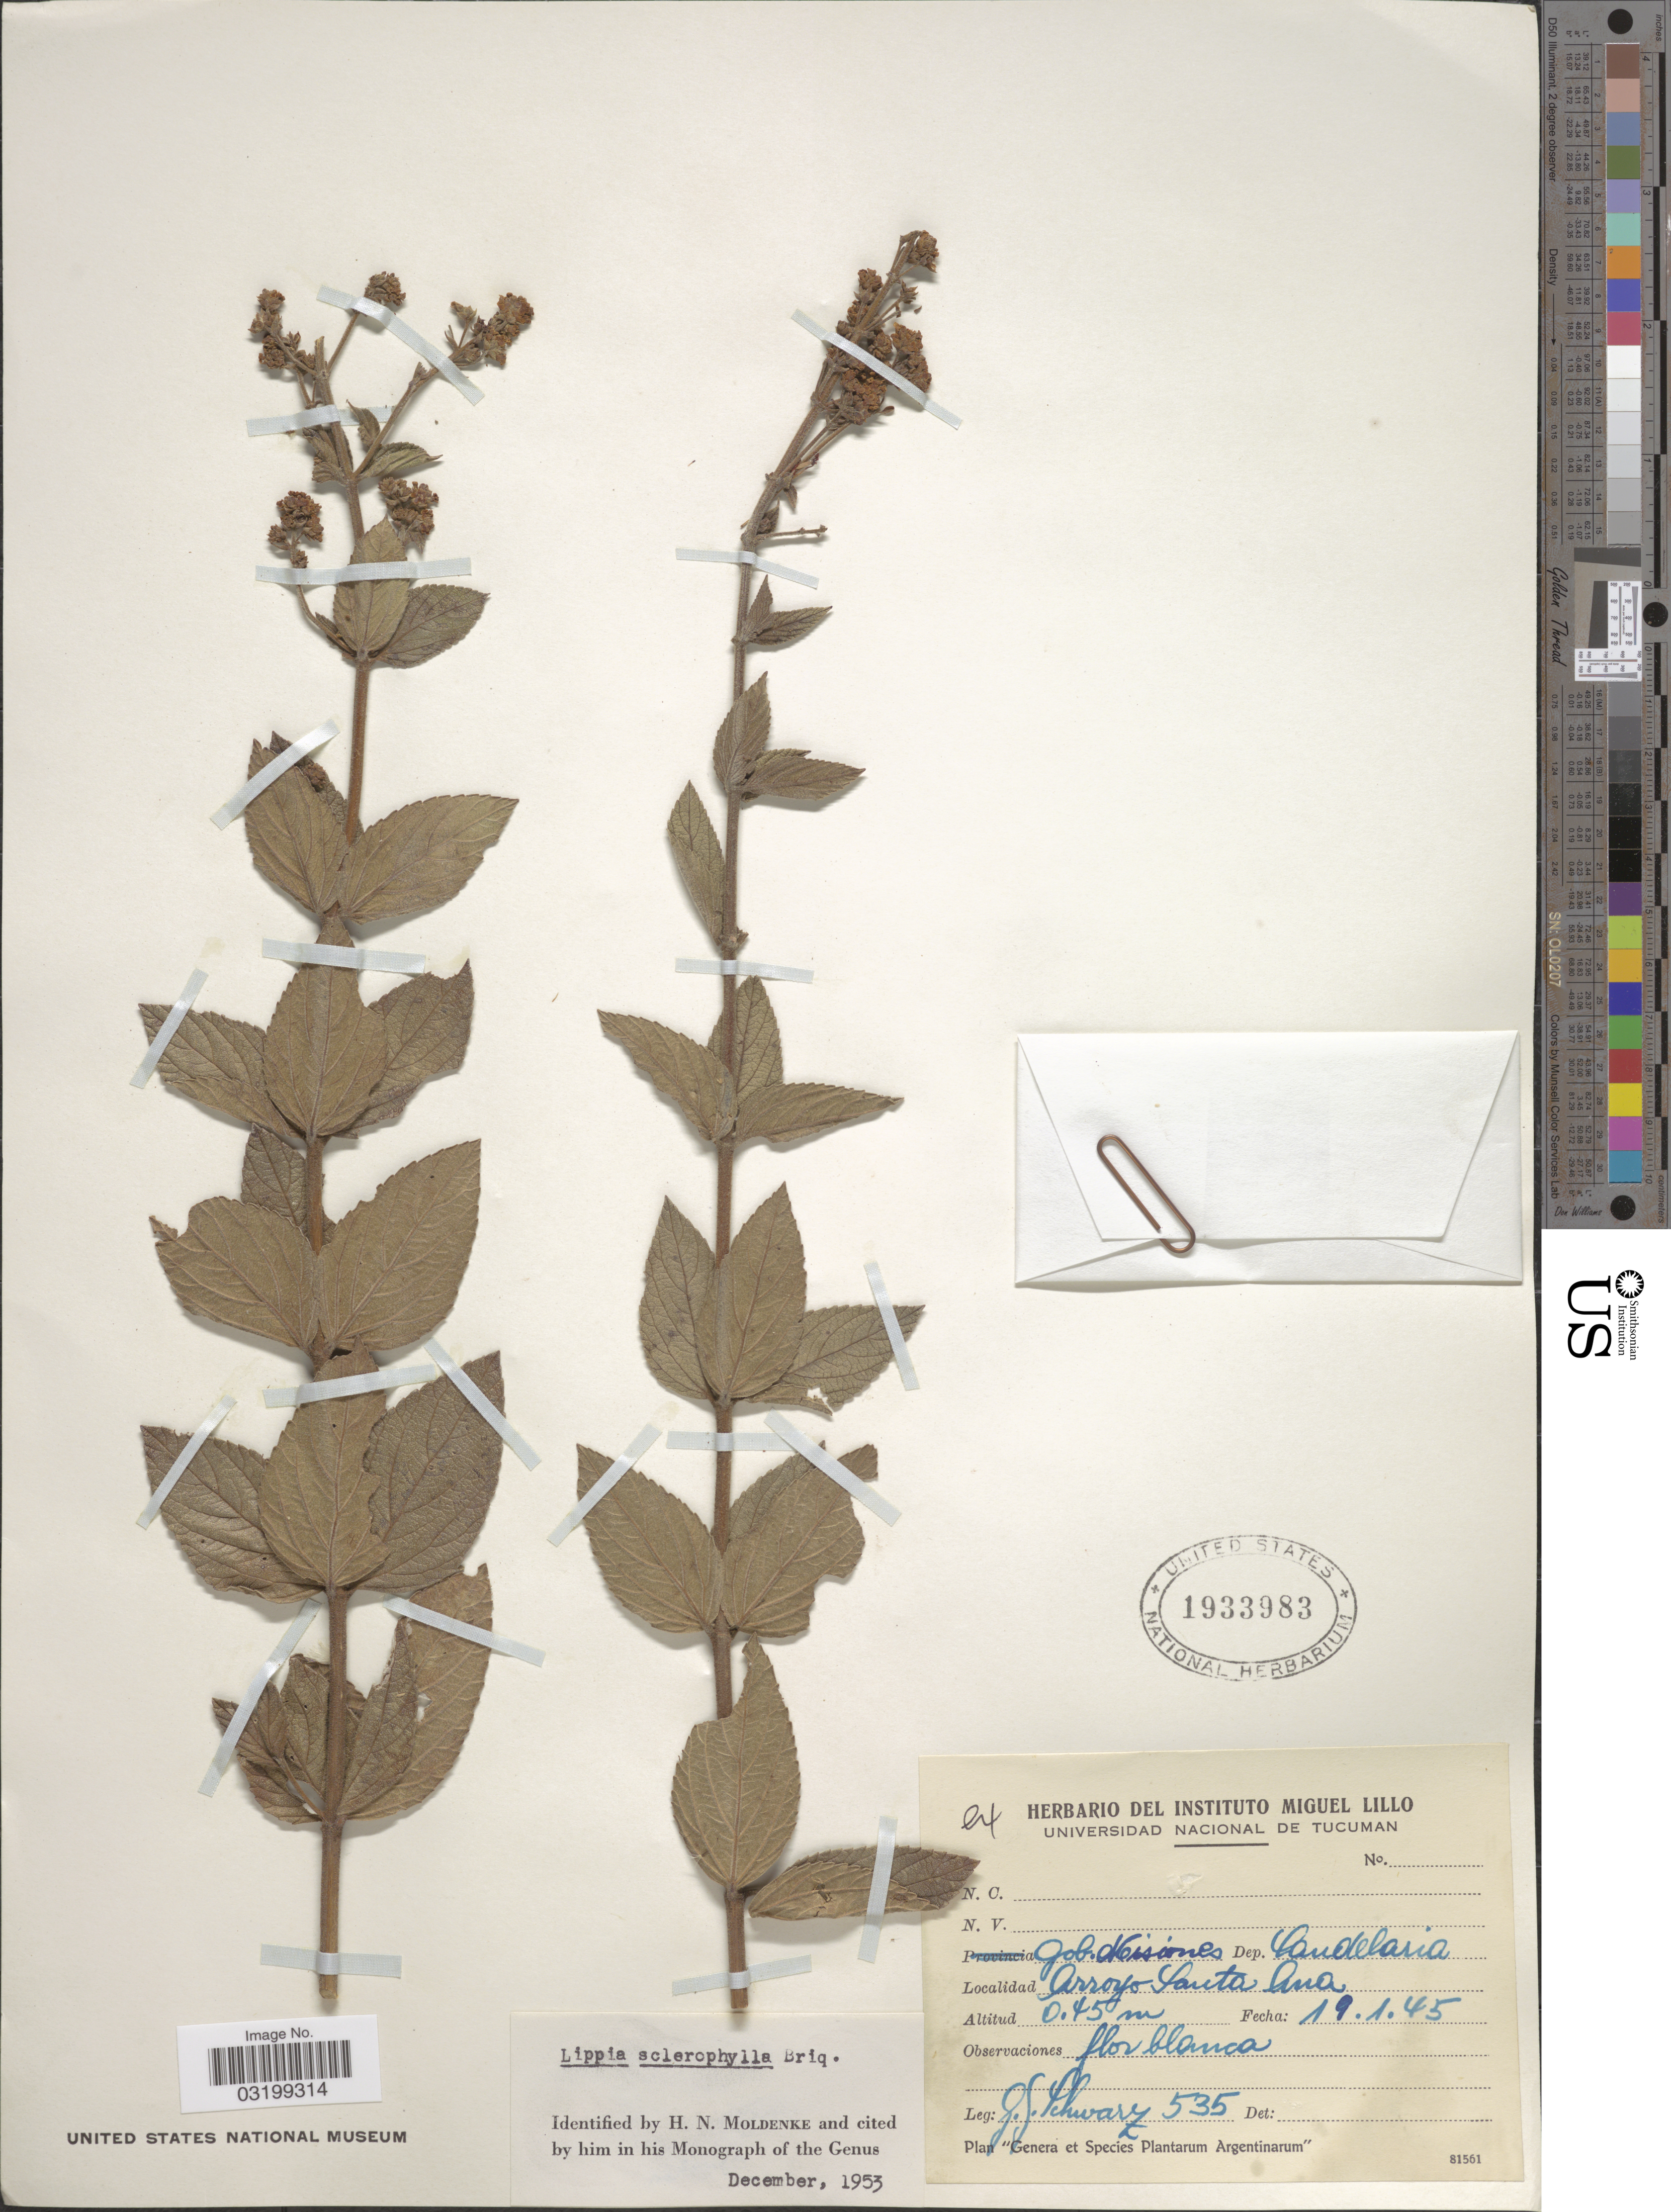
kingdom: Plantae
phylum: Tracheophyta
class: Magnoliopsida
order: Lamiales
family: Verbenaceae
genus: Lippia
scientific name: Lippia sclerophylla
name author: Briq.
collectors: G. J. Schwarz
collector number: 535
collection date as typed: Transcribed d/m/y: 19/1/45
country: Argentina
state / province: Misiones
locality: Gob. Misiones. Dep. Candelaria. Arroyo Santa Ana.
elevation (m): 0.45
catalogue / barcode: US 1933983